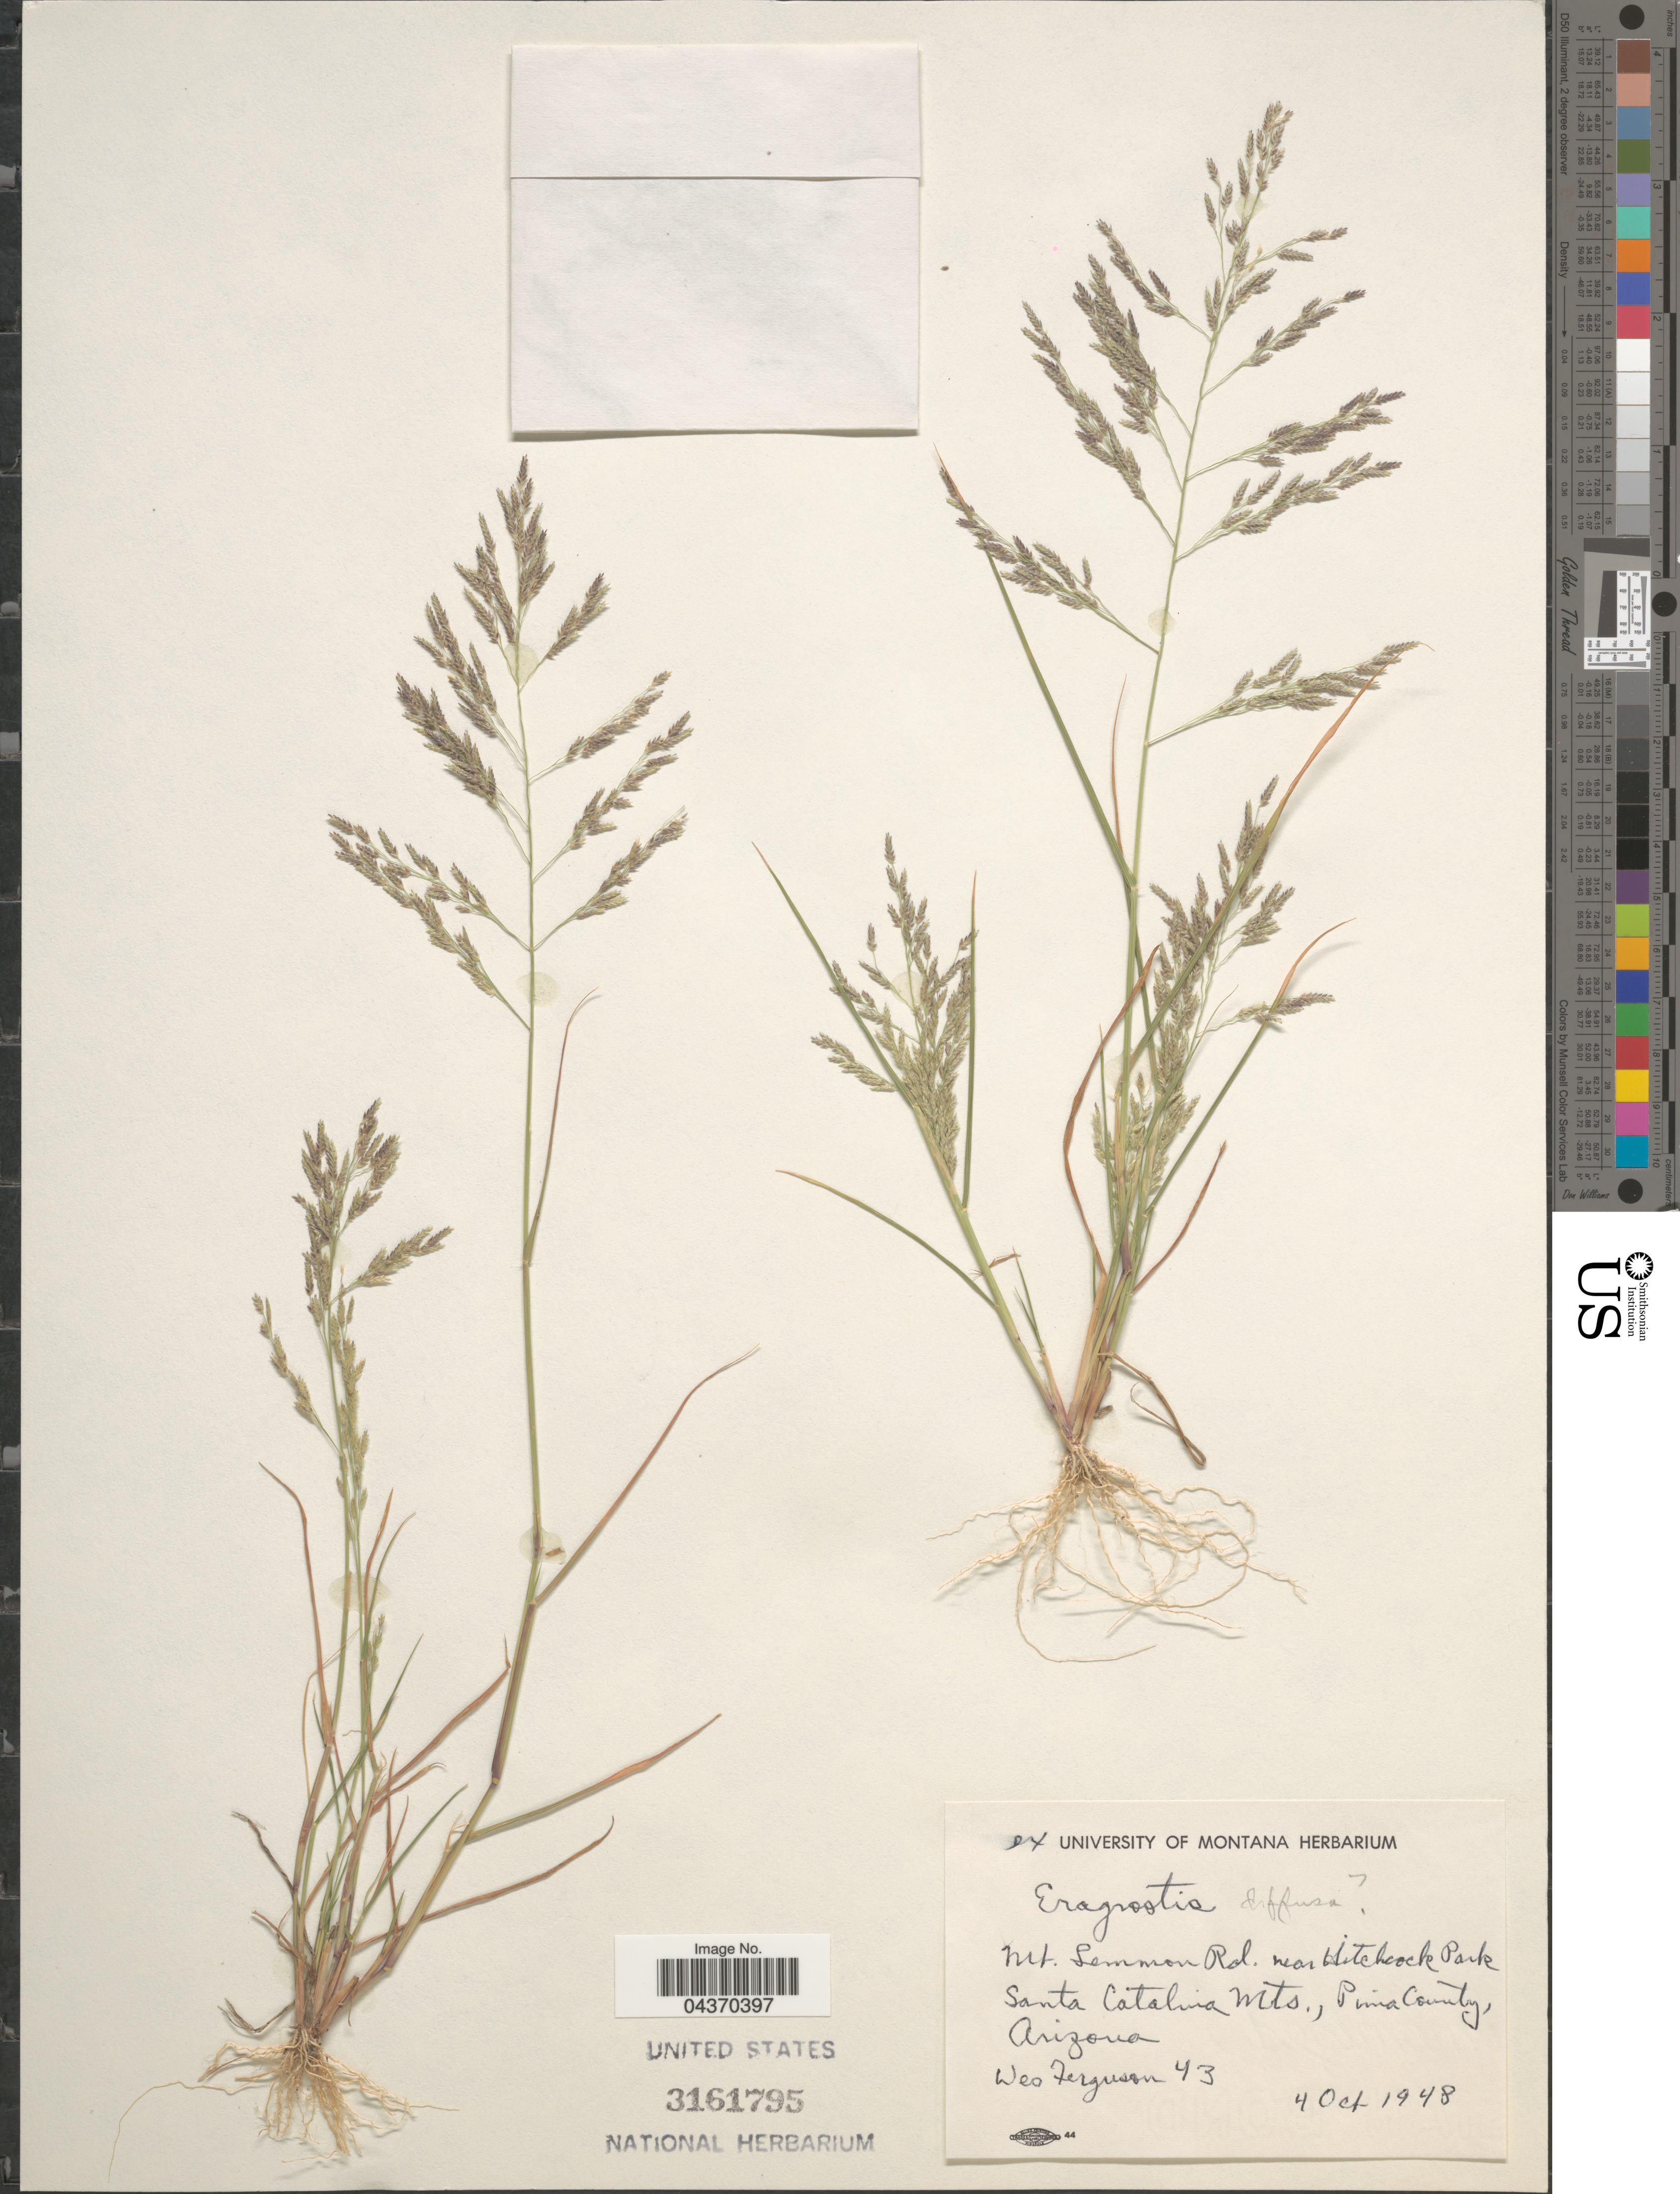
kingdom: Plantae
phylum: Tracheophyta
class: Liliopsida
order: Poales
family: Poaceae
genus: Eragrostis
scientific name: Eragrostis pectinacea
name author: (Michx.) Nees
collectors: W. Ferguson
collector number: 43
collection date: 1948-10-04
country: United States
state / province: Arizona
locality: Mt. Semmon Rd. near Hitchcock Park. Santa Catlina Mts., Pima County.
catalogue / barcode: US 3161795